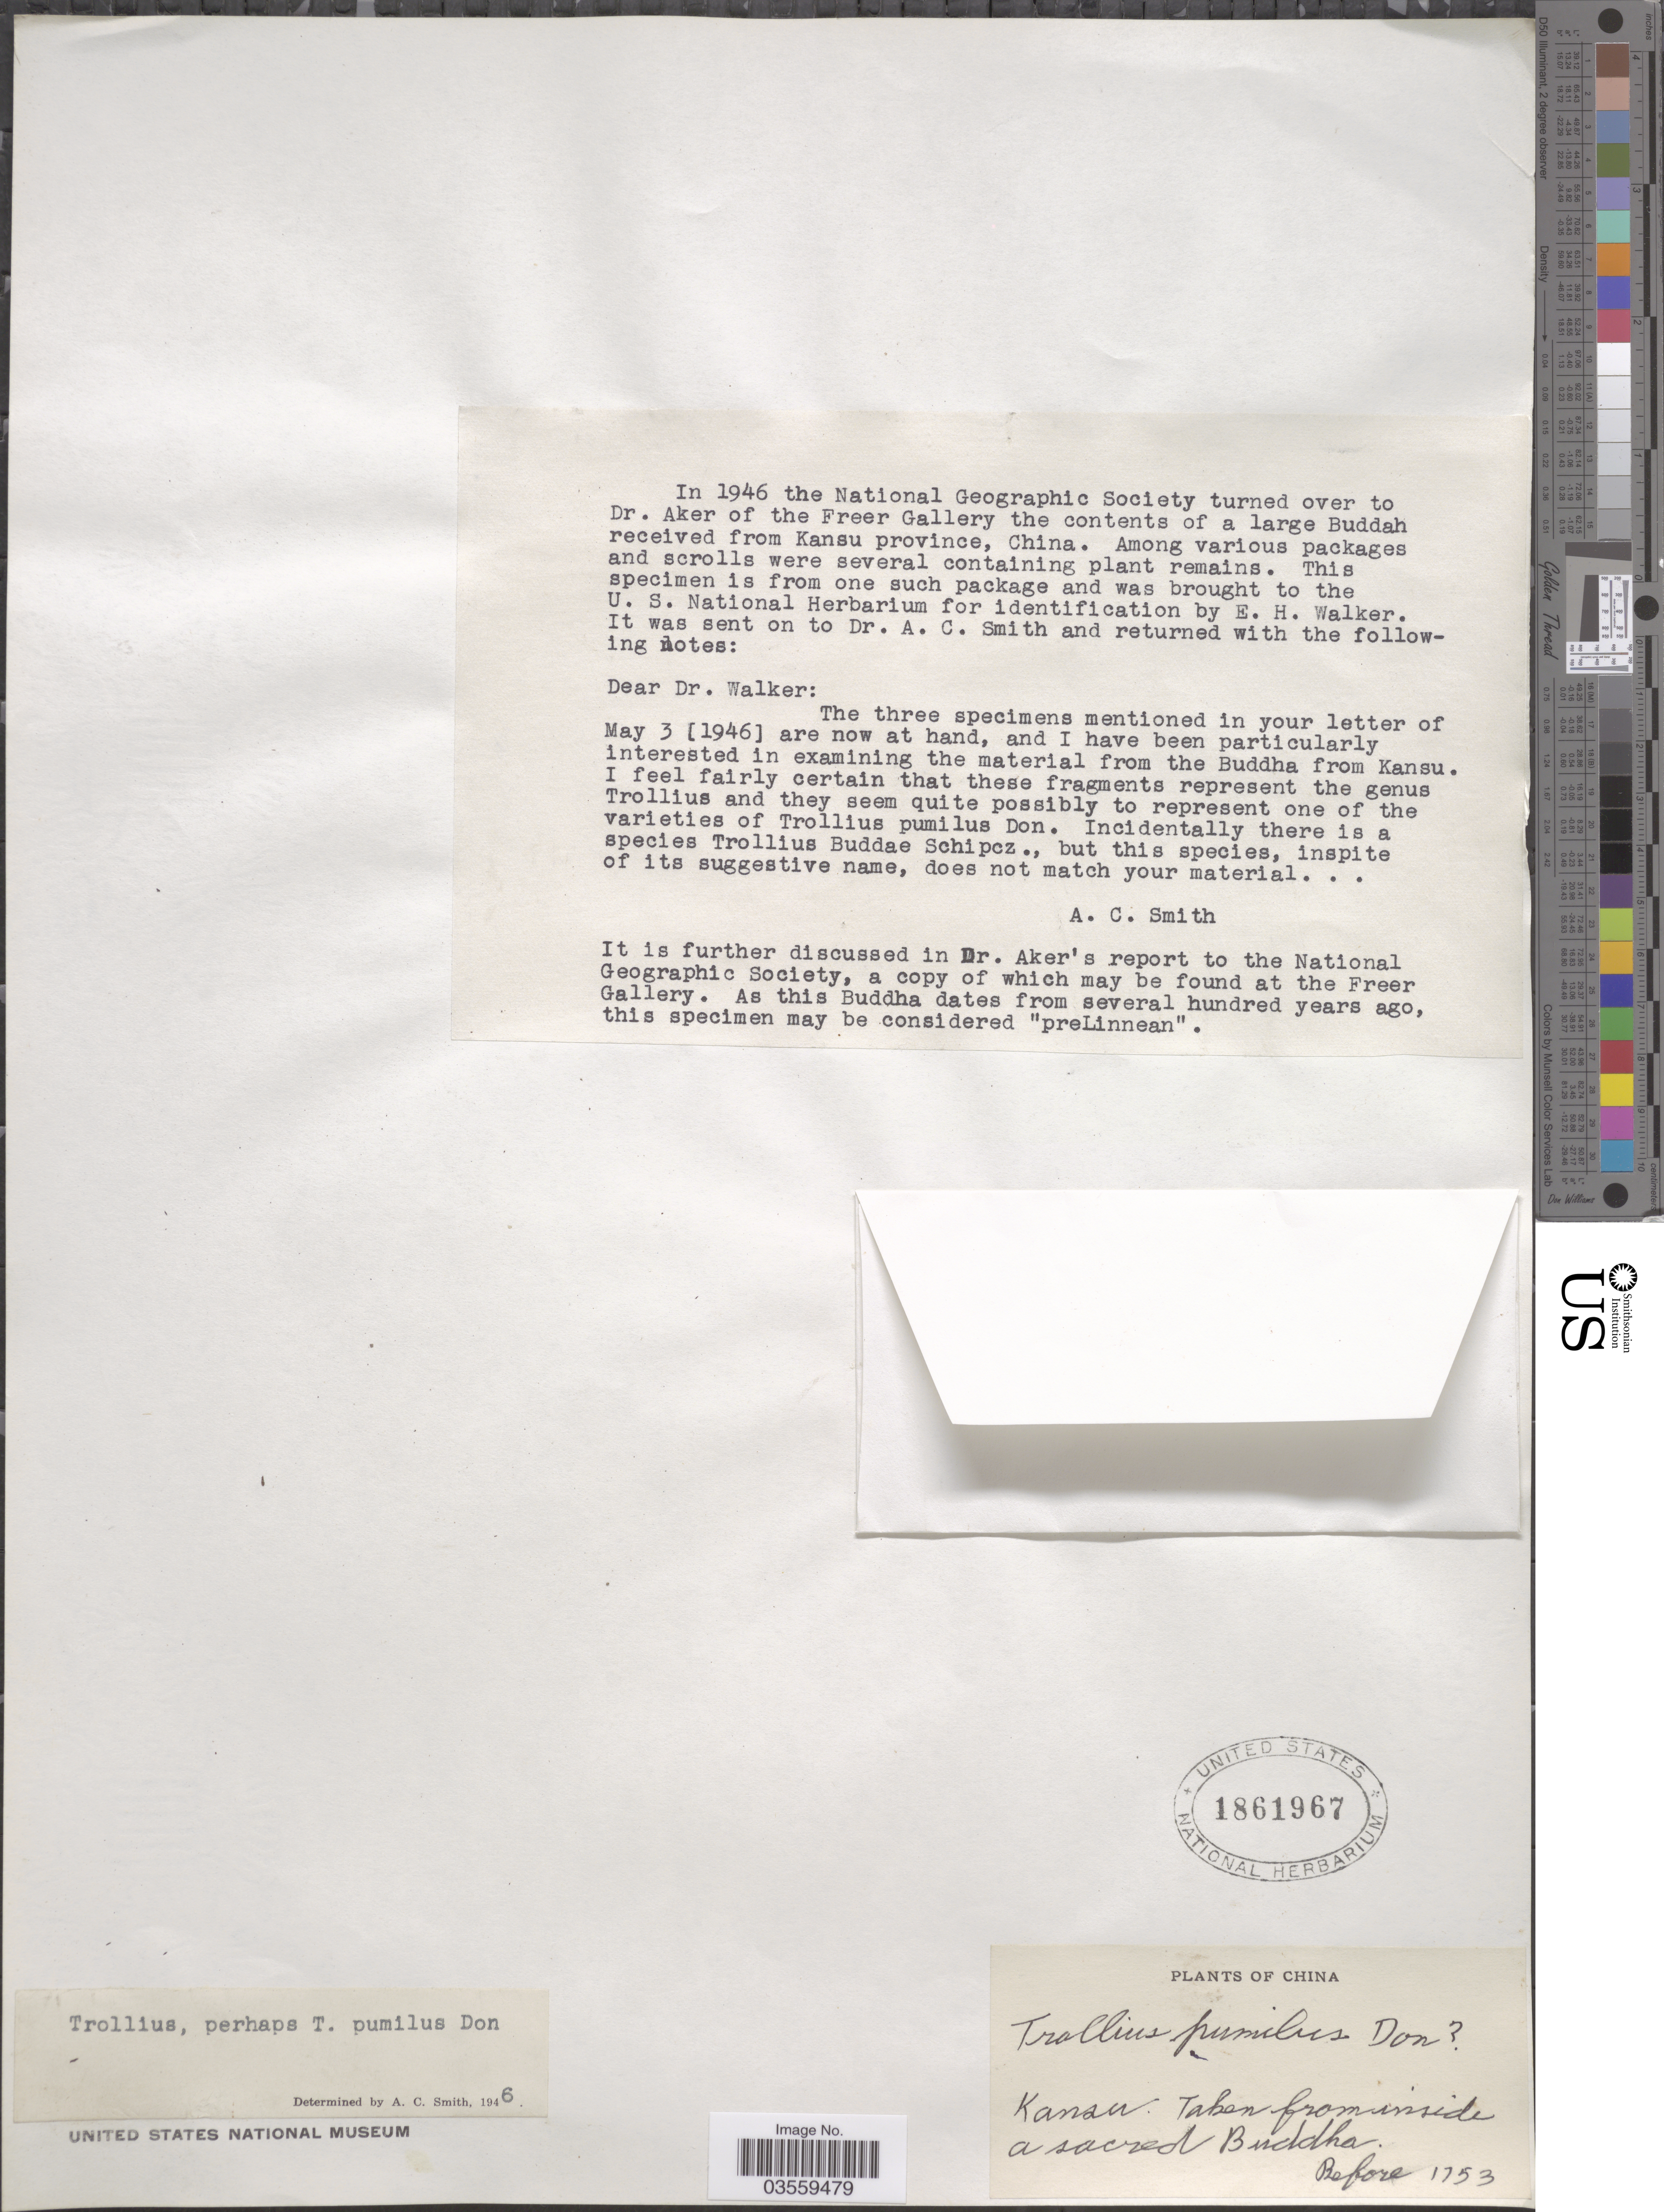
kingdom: Plantae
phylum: Tracheophyta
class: Magnoliopsida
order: Ranunculales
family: Ranunculaceae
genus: Trollius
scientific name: Trollius pumilus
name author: D. Don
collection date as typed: Before 1753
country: China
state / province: Gansu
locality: Kansu.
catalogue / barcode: US 1861967